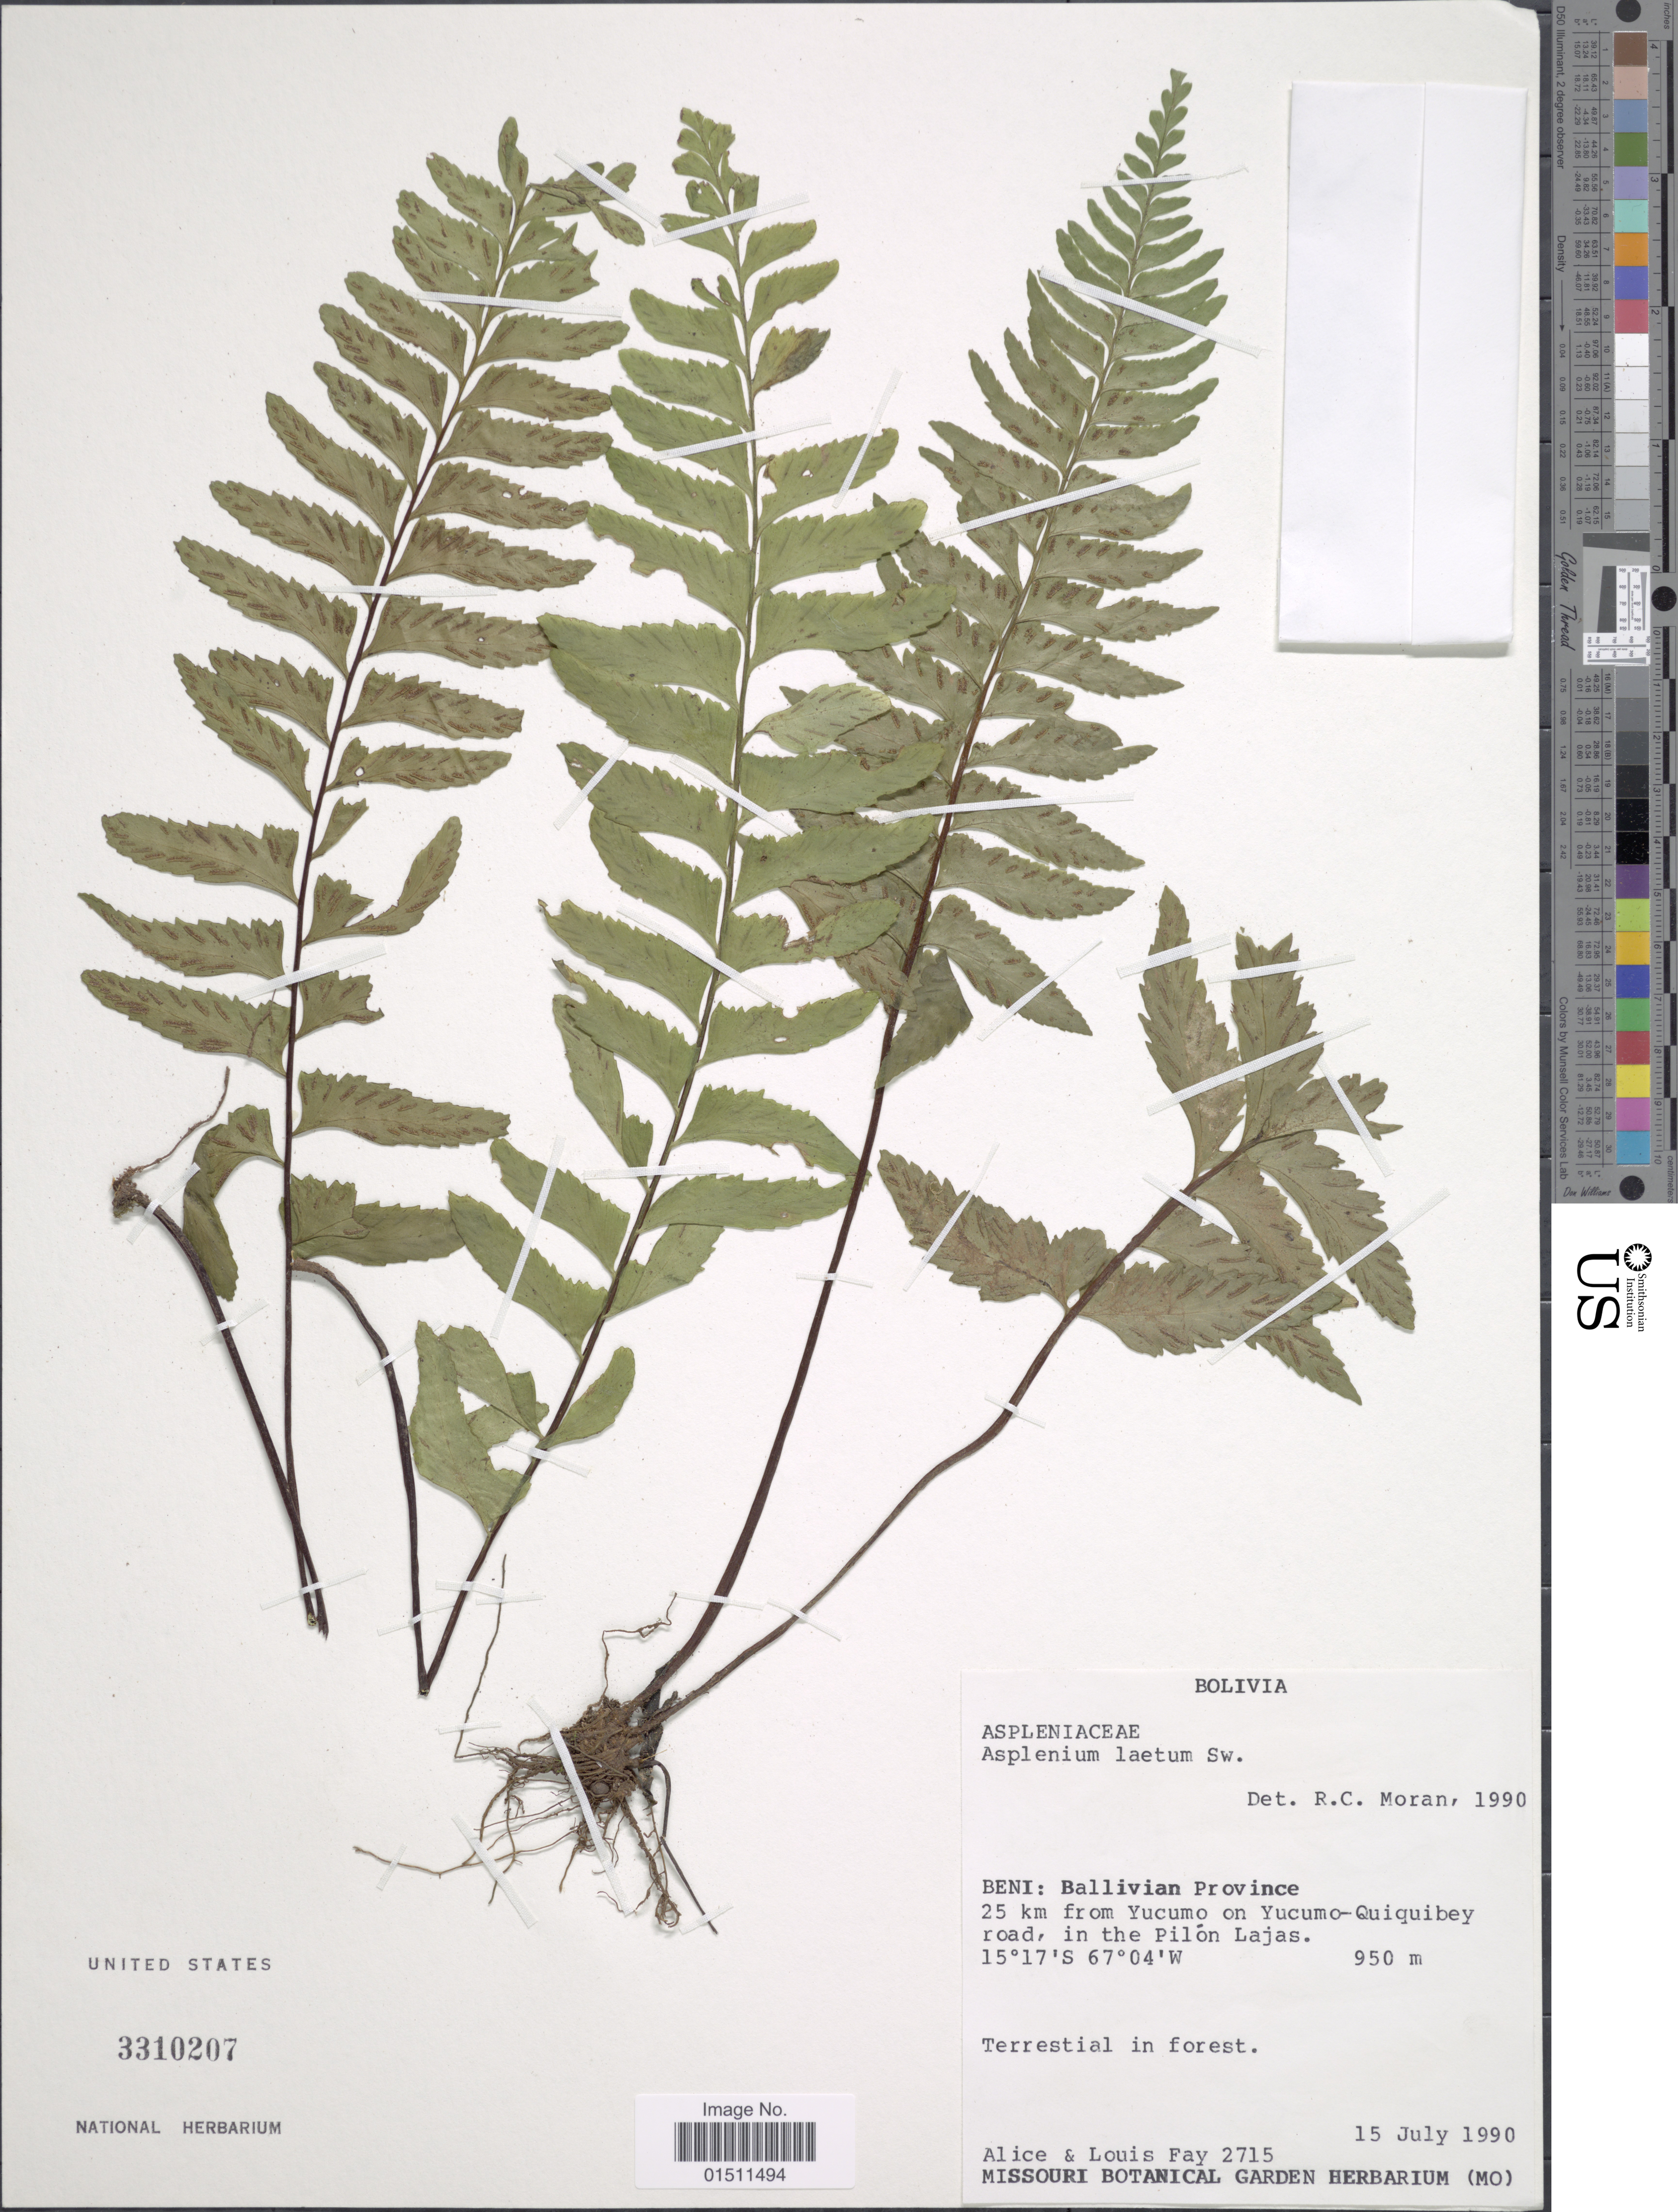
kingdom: Plantae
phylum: Tracheophyta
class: Polypodiopsida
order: Polypodiales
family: Aspleniaceae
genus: Asplenium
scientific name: Asplenium laetum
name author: Sw.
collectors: A. Fay & L. Fay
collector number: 2715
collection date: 1990-07-15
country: Bolivia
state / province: Beni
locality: Beni: Ballivian Province, 25 km from yucumo on Yucumo-Quiquibey road, in the Pilon Lajas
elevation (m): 950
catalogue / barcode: US 3310207